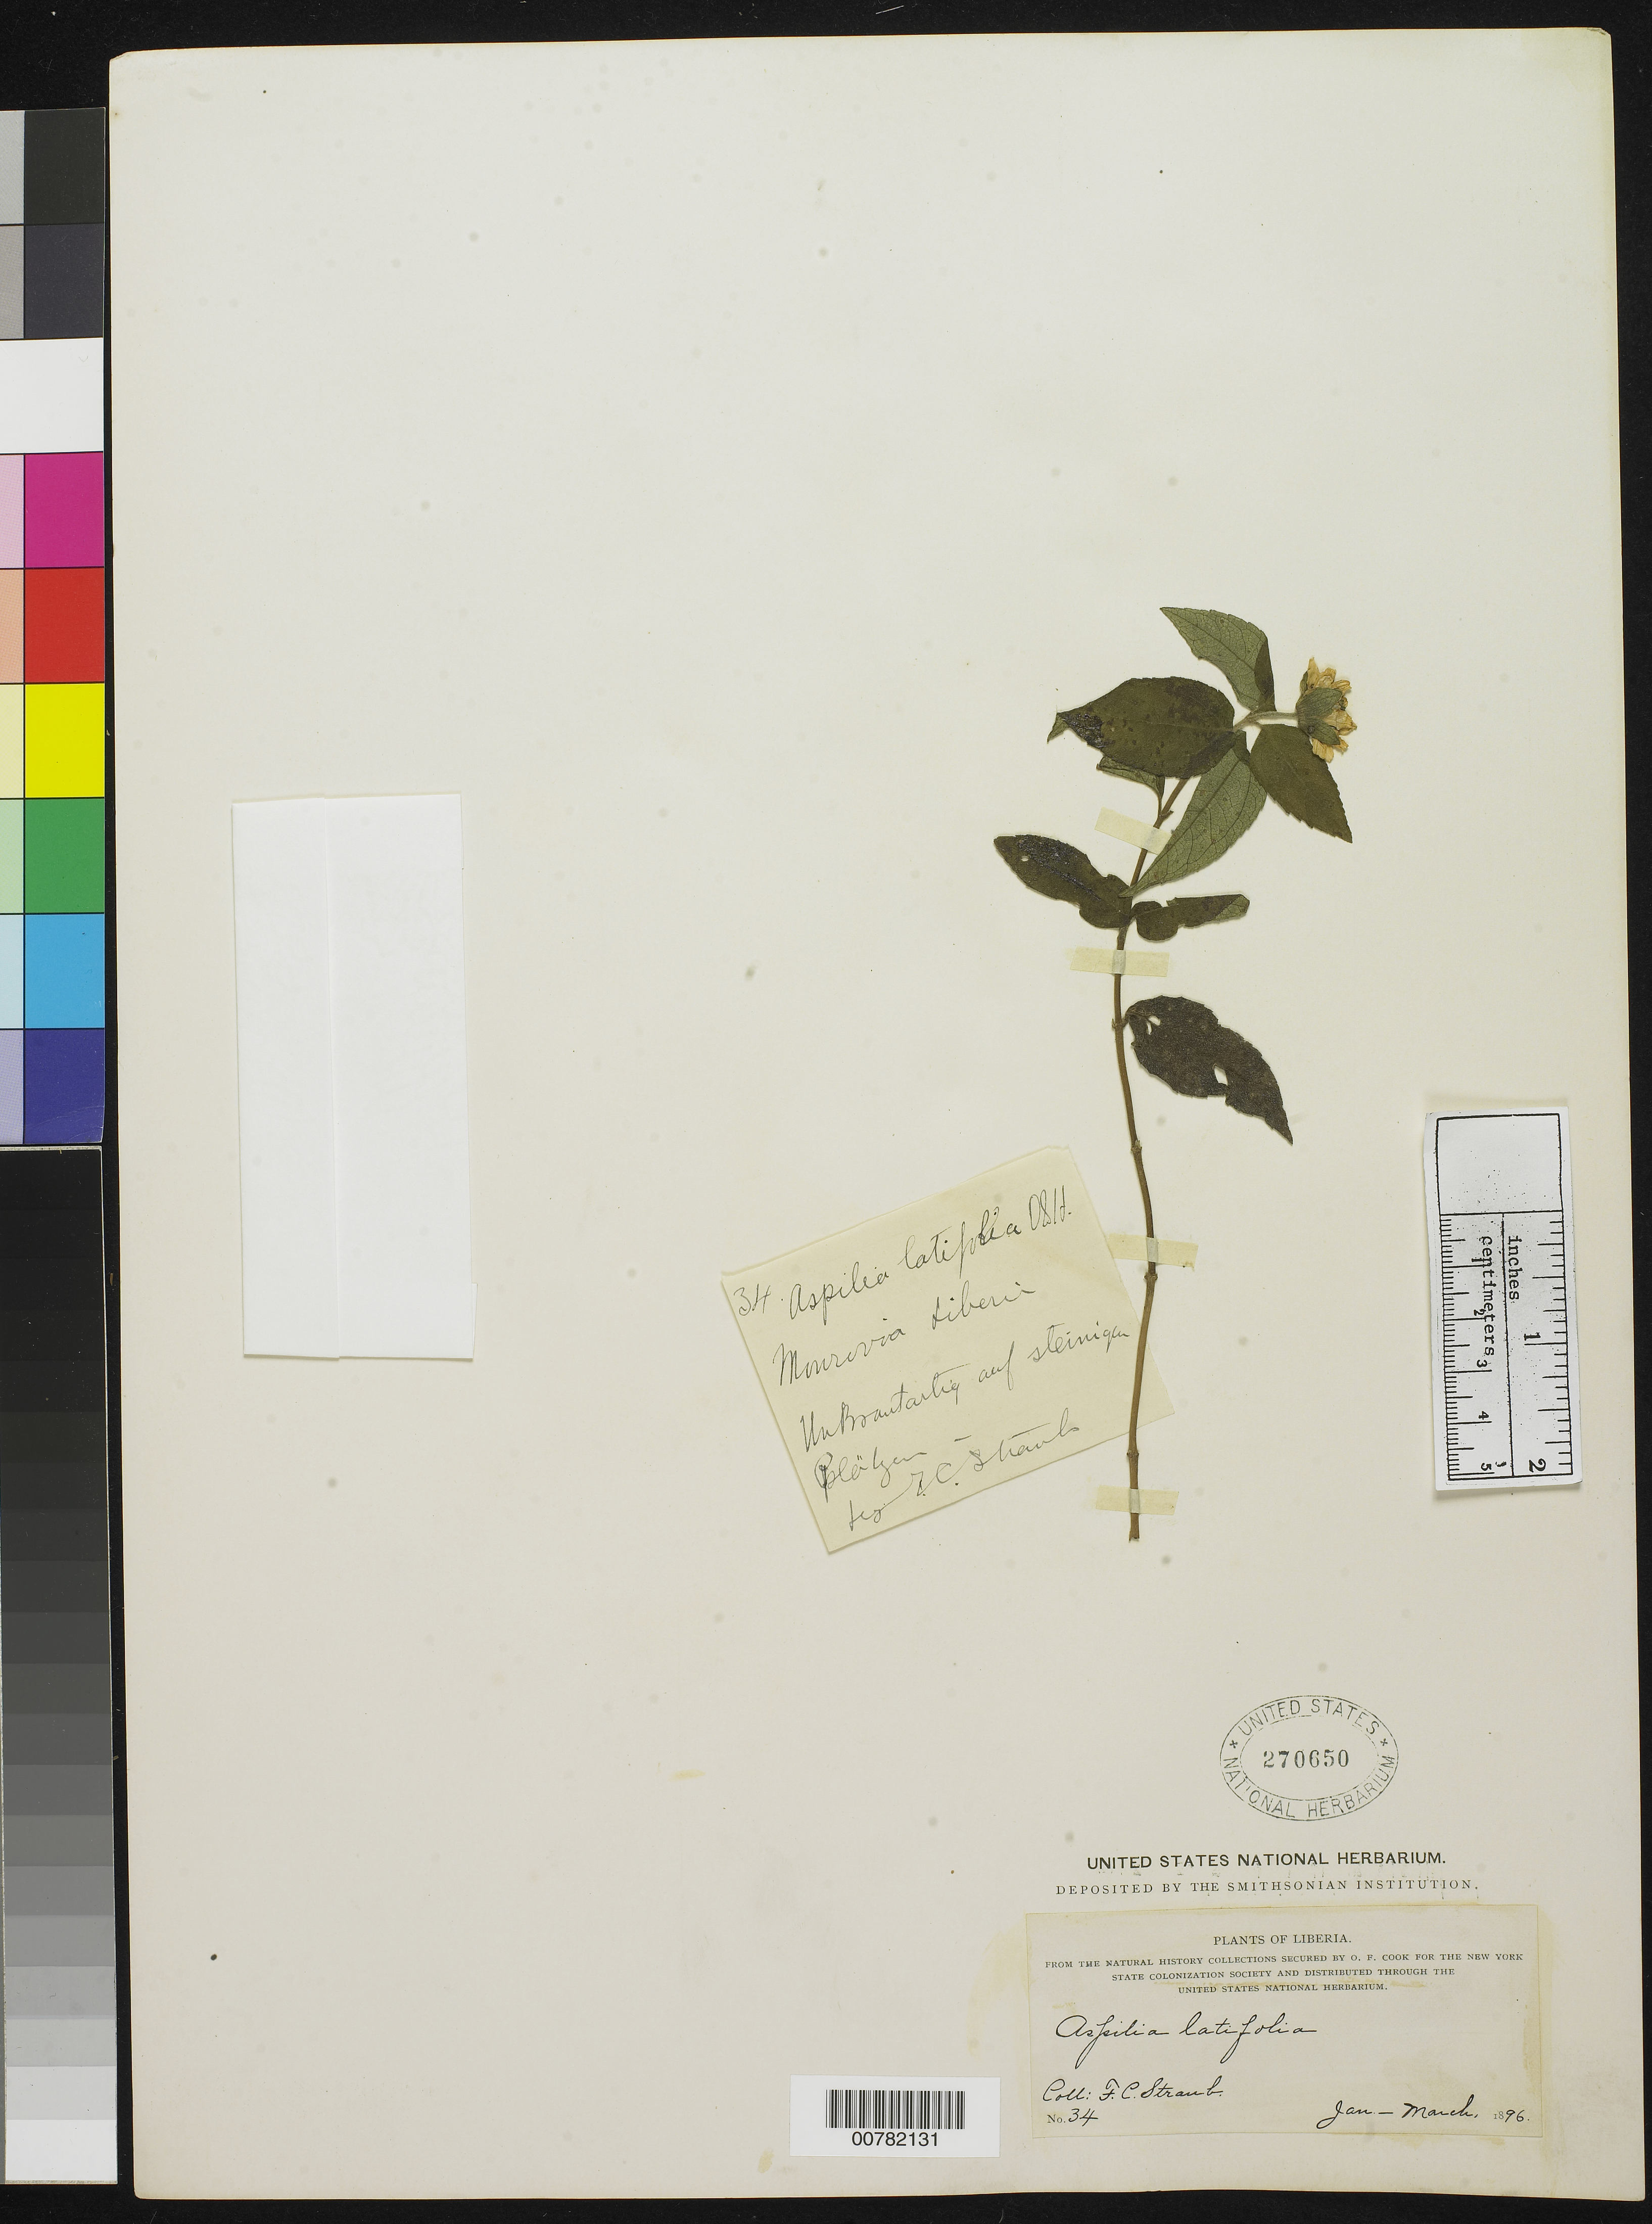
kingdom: Plantae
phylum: Tracheophyta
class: Magnoliopsida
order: Asterales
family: Asteraceae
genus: Aspilia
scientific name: Aspilia latifolia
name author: Oliv. & Hiern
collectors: F. Straub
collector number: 34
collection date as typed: Jan 1896 to -- Mar 1896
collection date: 1896-01/1896-03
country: Liberia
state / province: Montserrado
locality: Monrovia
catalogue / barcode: US 270650